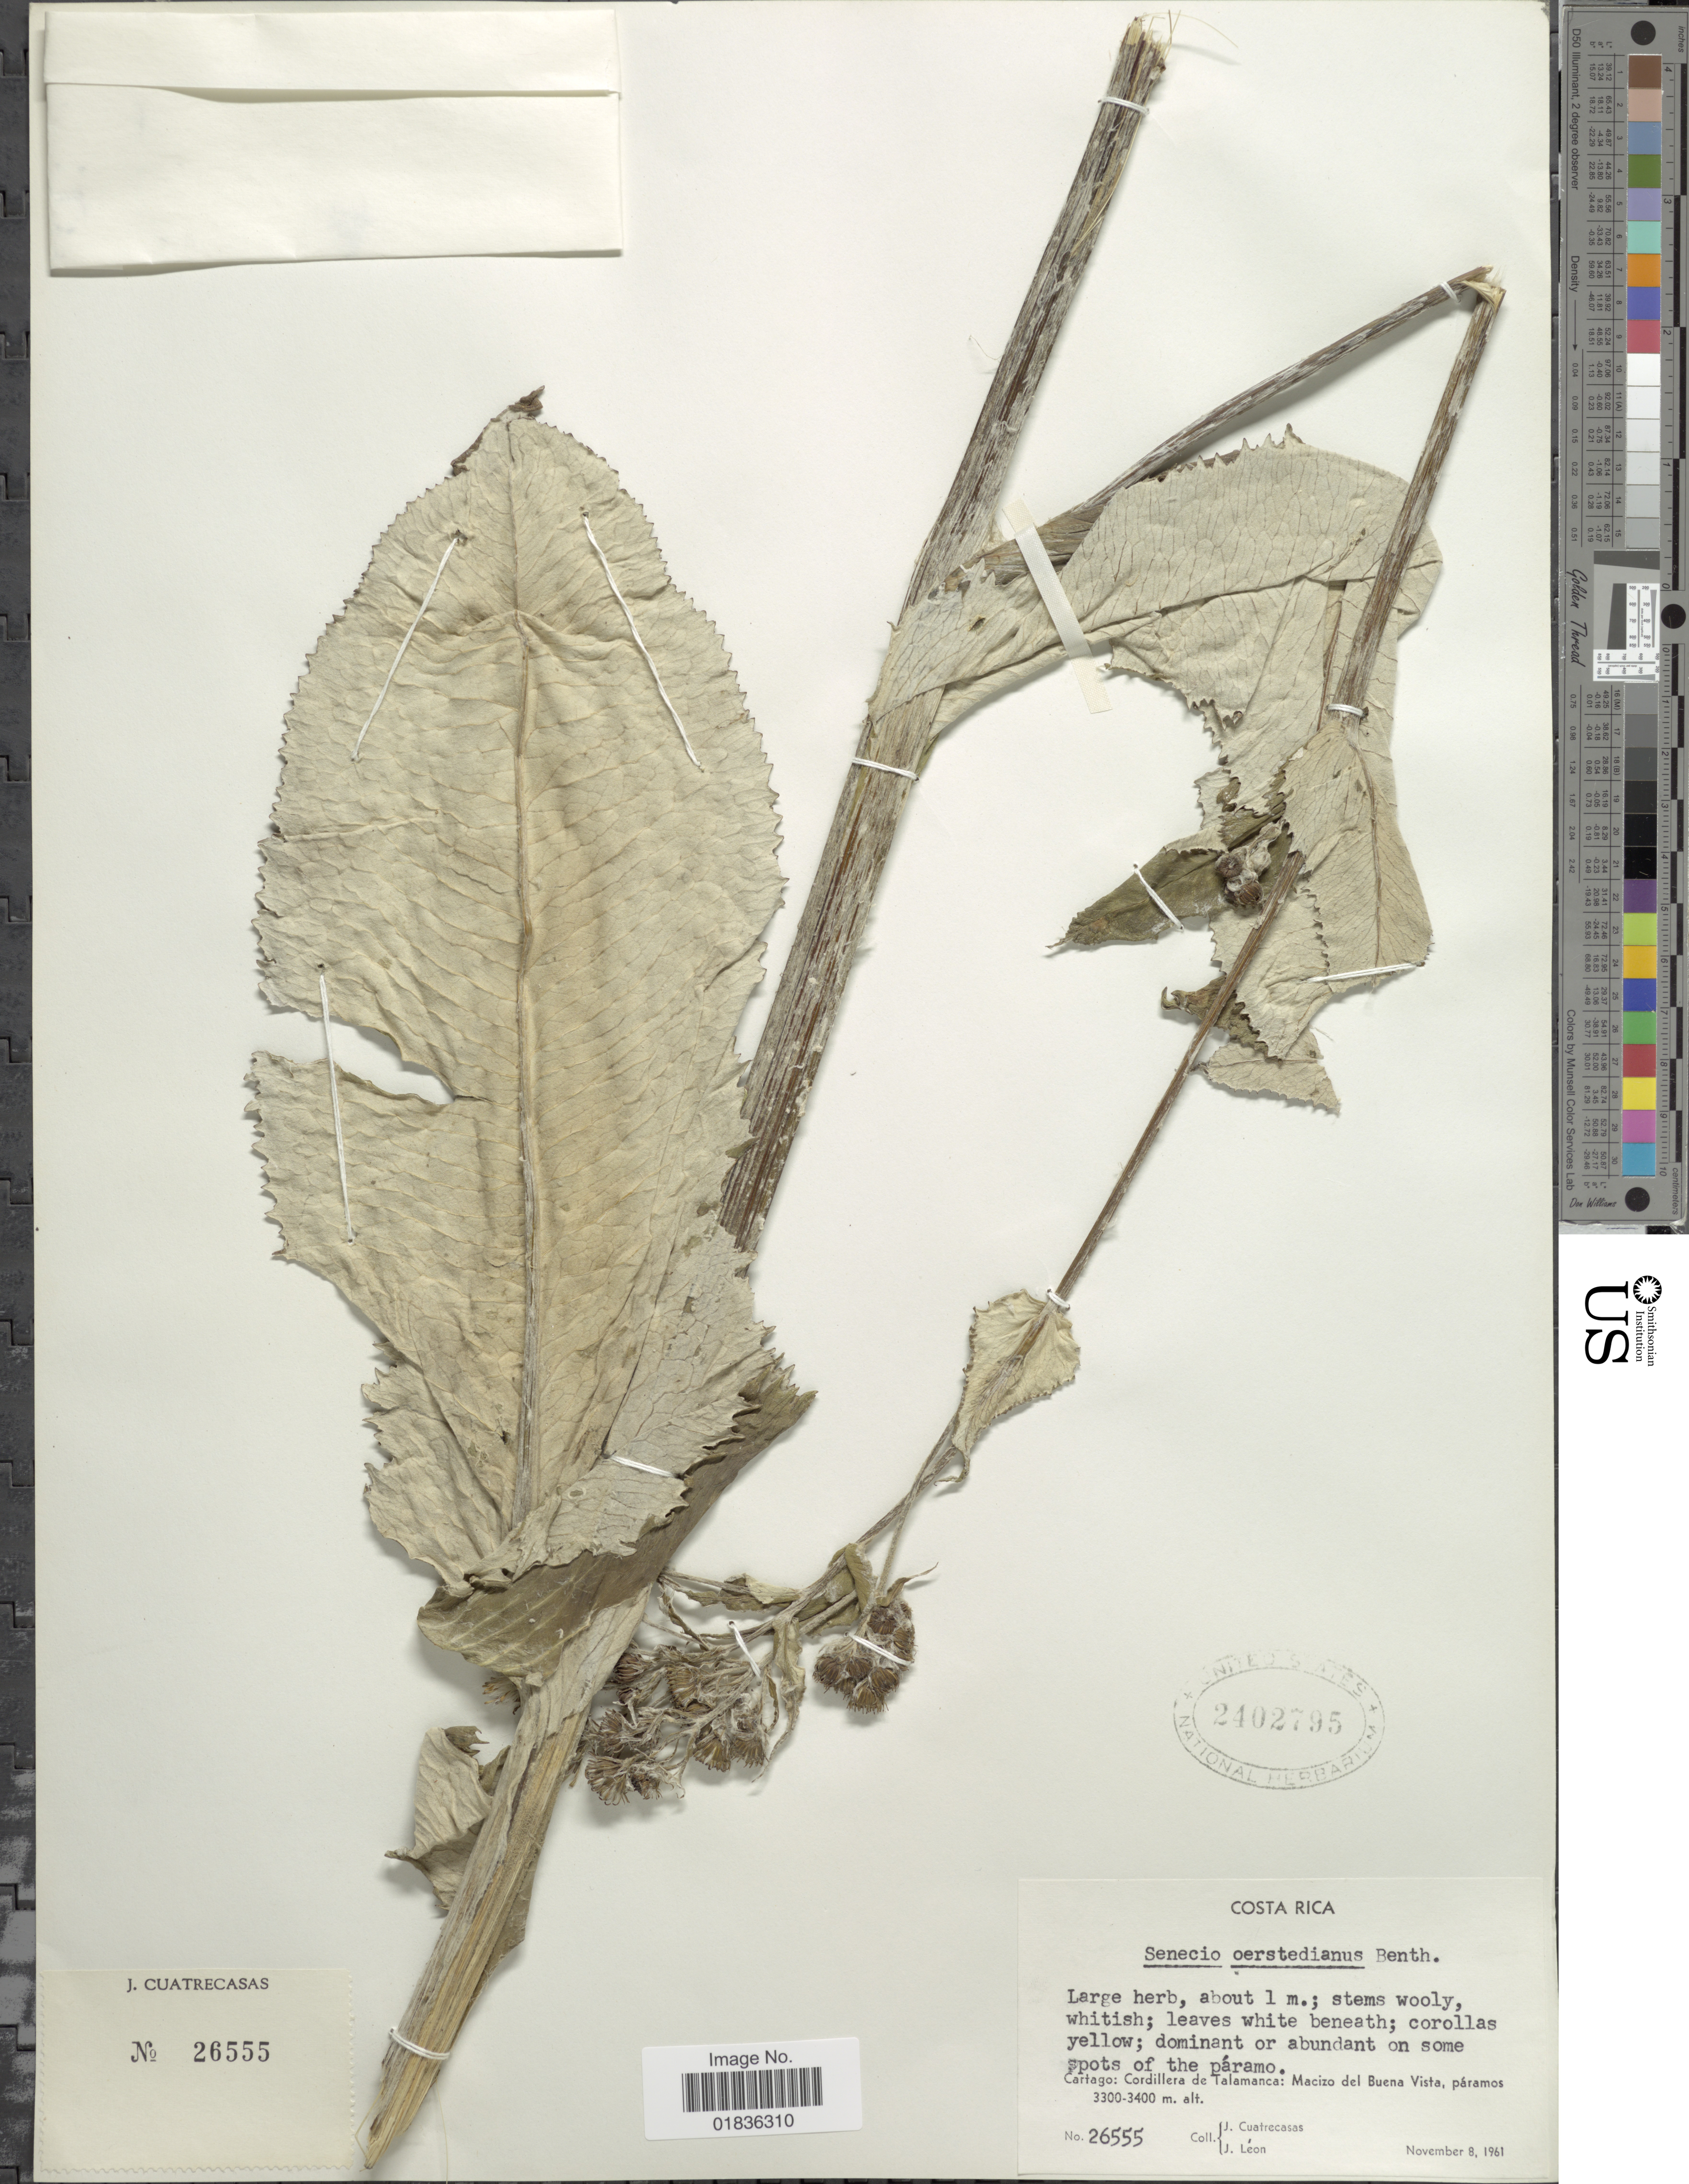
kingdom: Plantae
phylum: Tracheophyta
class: Magnoliopsida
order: Asterales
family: Asteraceae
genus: Senecio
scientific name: Senecio oerstedianus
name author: Benth.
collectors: J. Cuatrecasas & J. León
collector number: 26555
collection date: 1961-11-08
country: Costa Rica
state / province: Cartago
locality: Cordillera de Talamanca: Macizo del Buena Vista, paramos.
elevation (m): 3300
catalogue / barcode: US 2402795